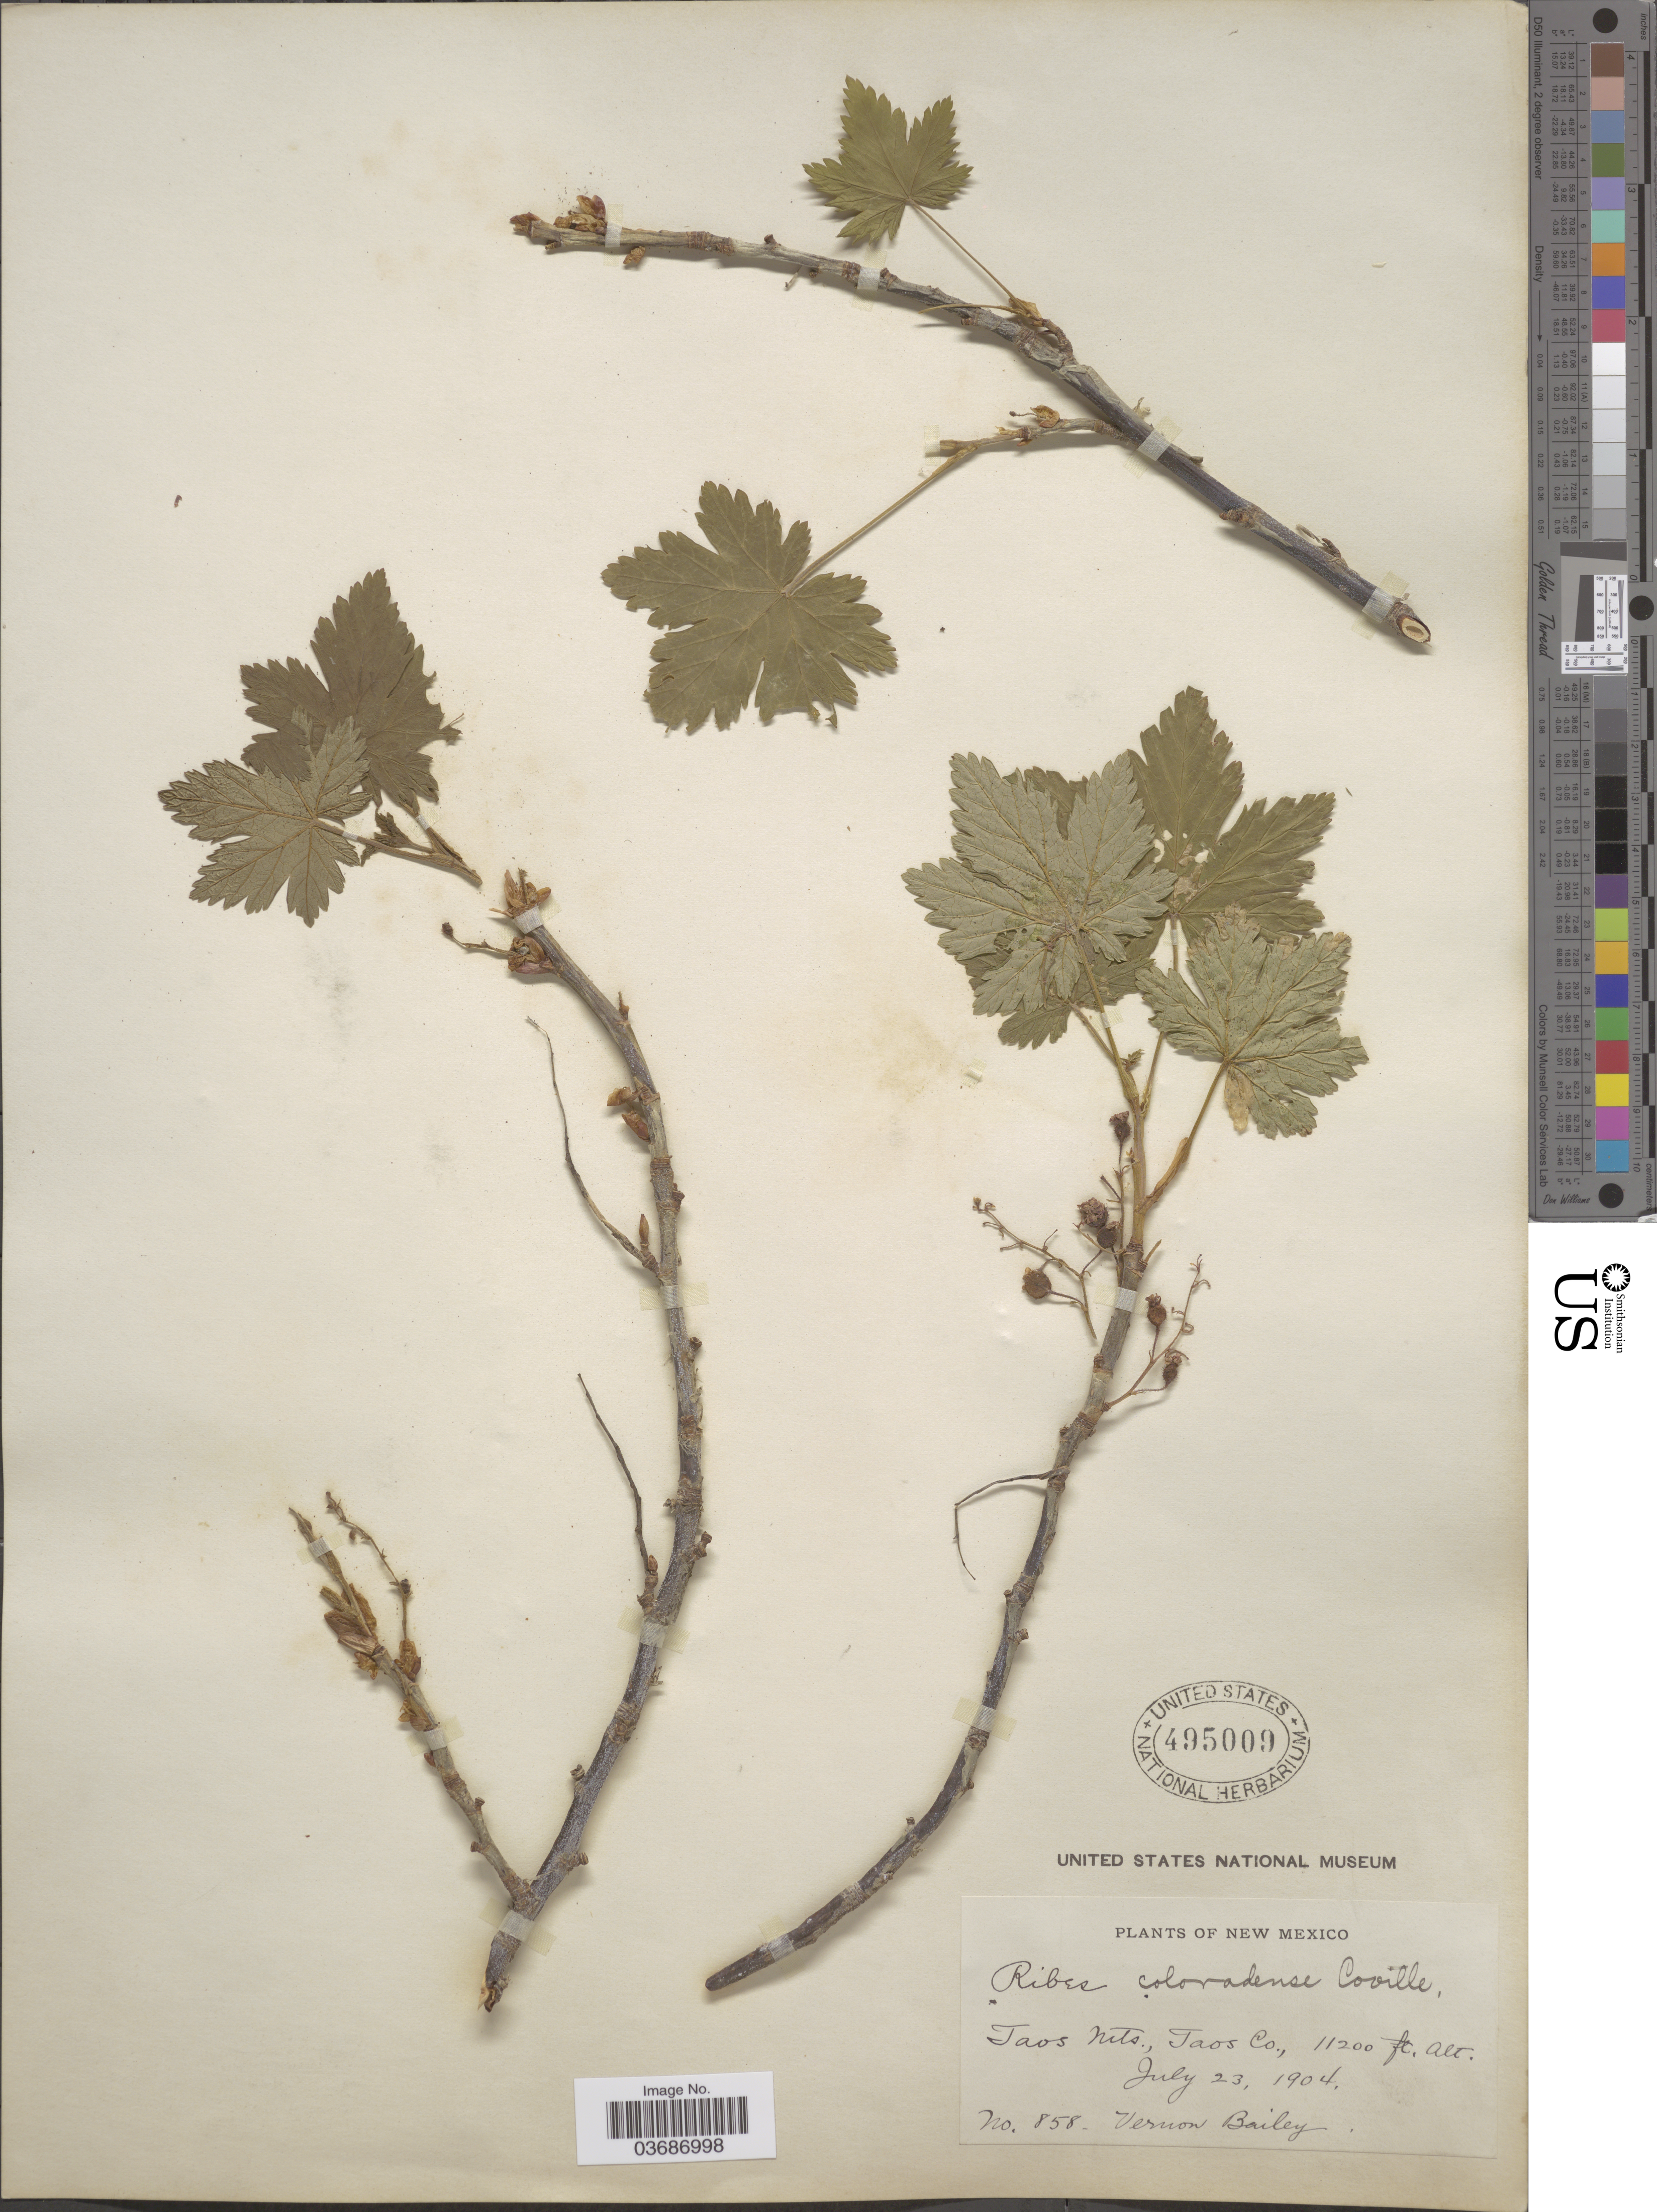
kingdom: Plantae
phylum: Tracheophyta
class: Magnoliopsida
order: Saxifragales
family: Grossulariaceae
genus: Ribes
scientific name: Ribes coloradense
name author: Coville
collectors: V. O. Bailey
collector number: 858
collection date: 1904-07-23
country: United States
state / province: New Mexico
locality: Taos Mts., Taos Co.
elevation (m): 3414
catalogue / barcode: US 495009